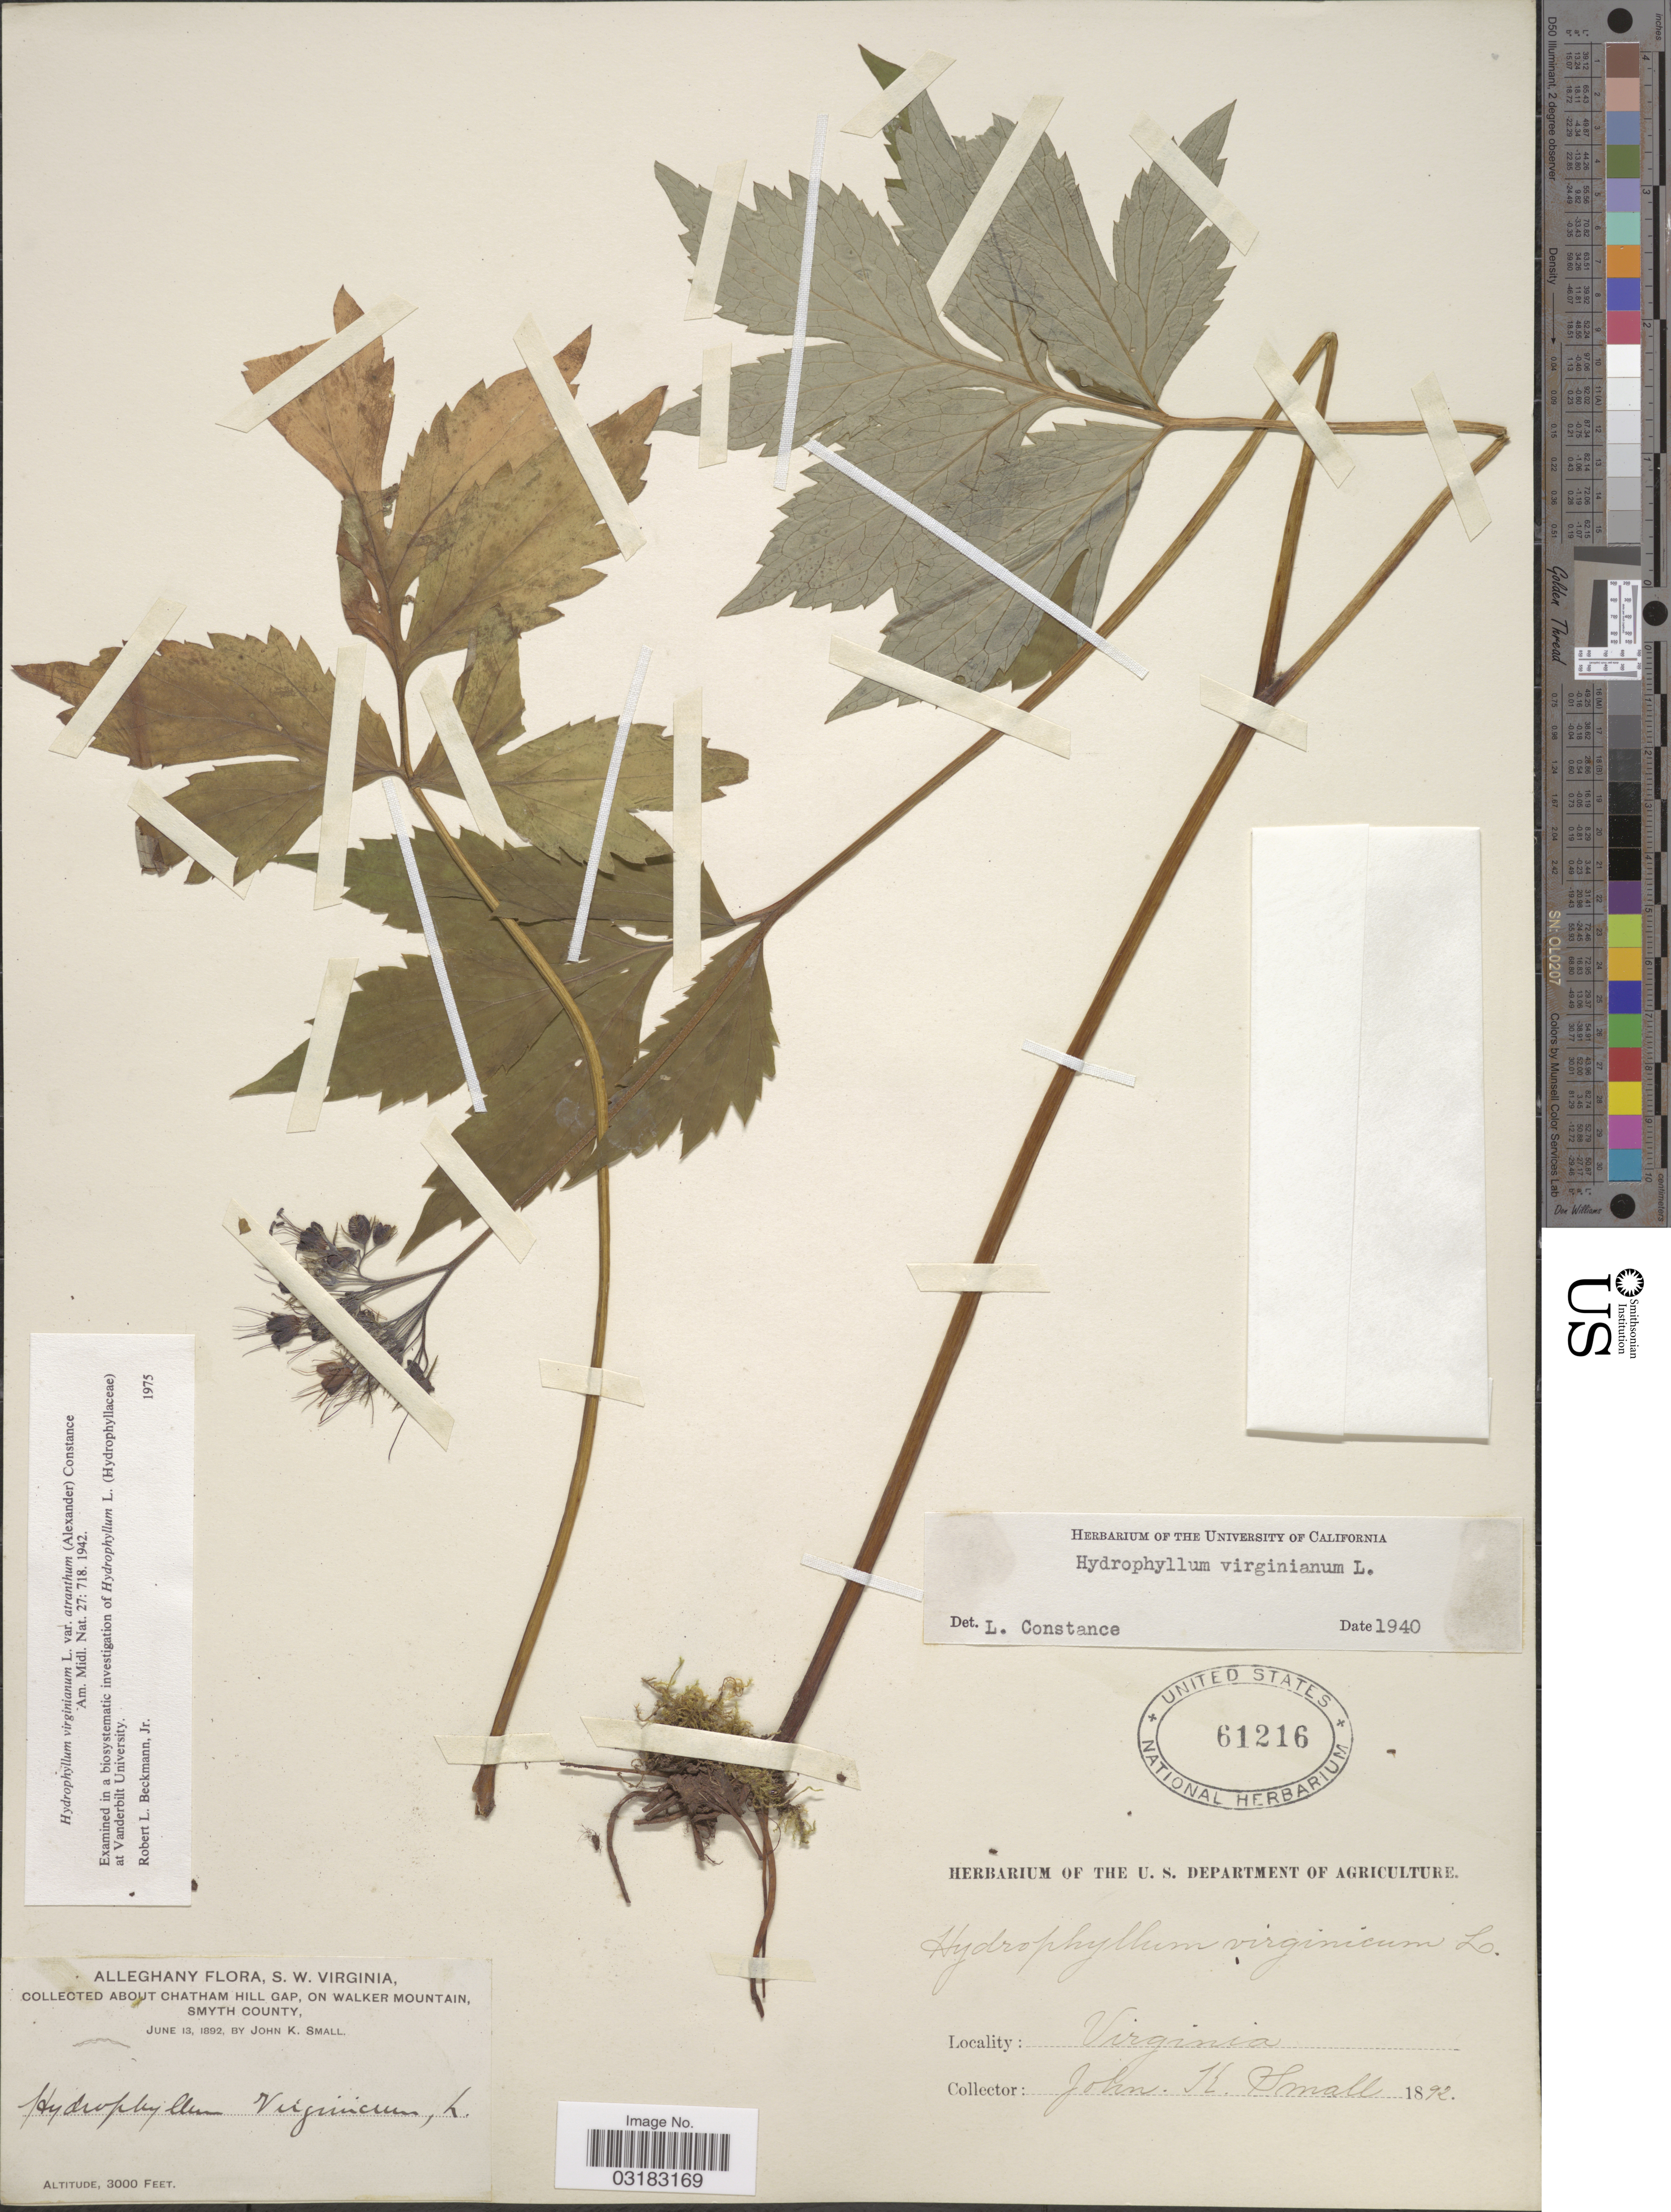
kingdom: Plantae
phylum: Tracheophyta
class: Magnoliopsida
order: Boraginales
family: Hydrophyllaceae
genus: Hydrophyllum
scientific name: Hydrophyllum virginianum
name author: L.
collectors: J. K. Small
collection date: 1892-06-13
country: United States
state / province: Virginia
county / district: Smyth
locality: Alleghany. S.W. Virginia. About Chatham Hill Gap, on Walker Mountain.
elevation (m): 914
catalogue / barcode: US 61216